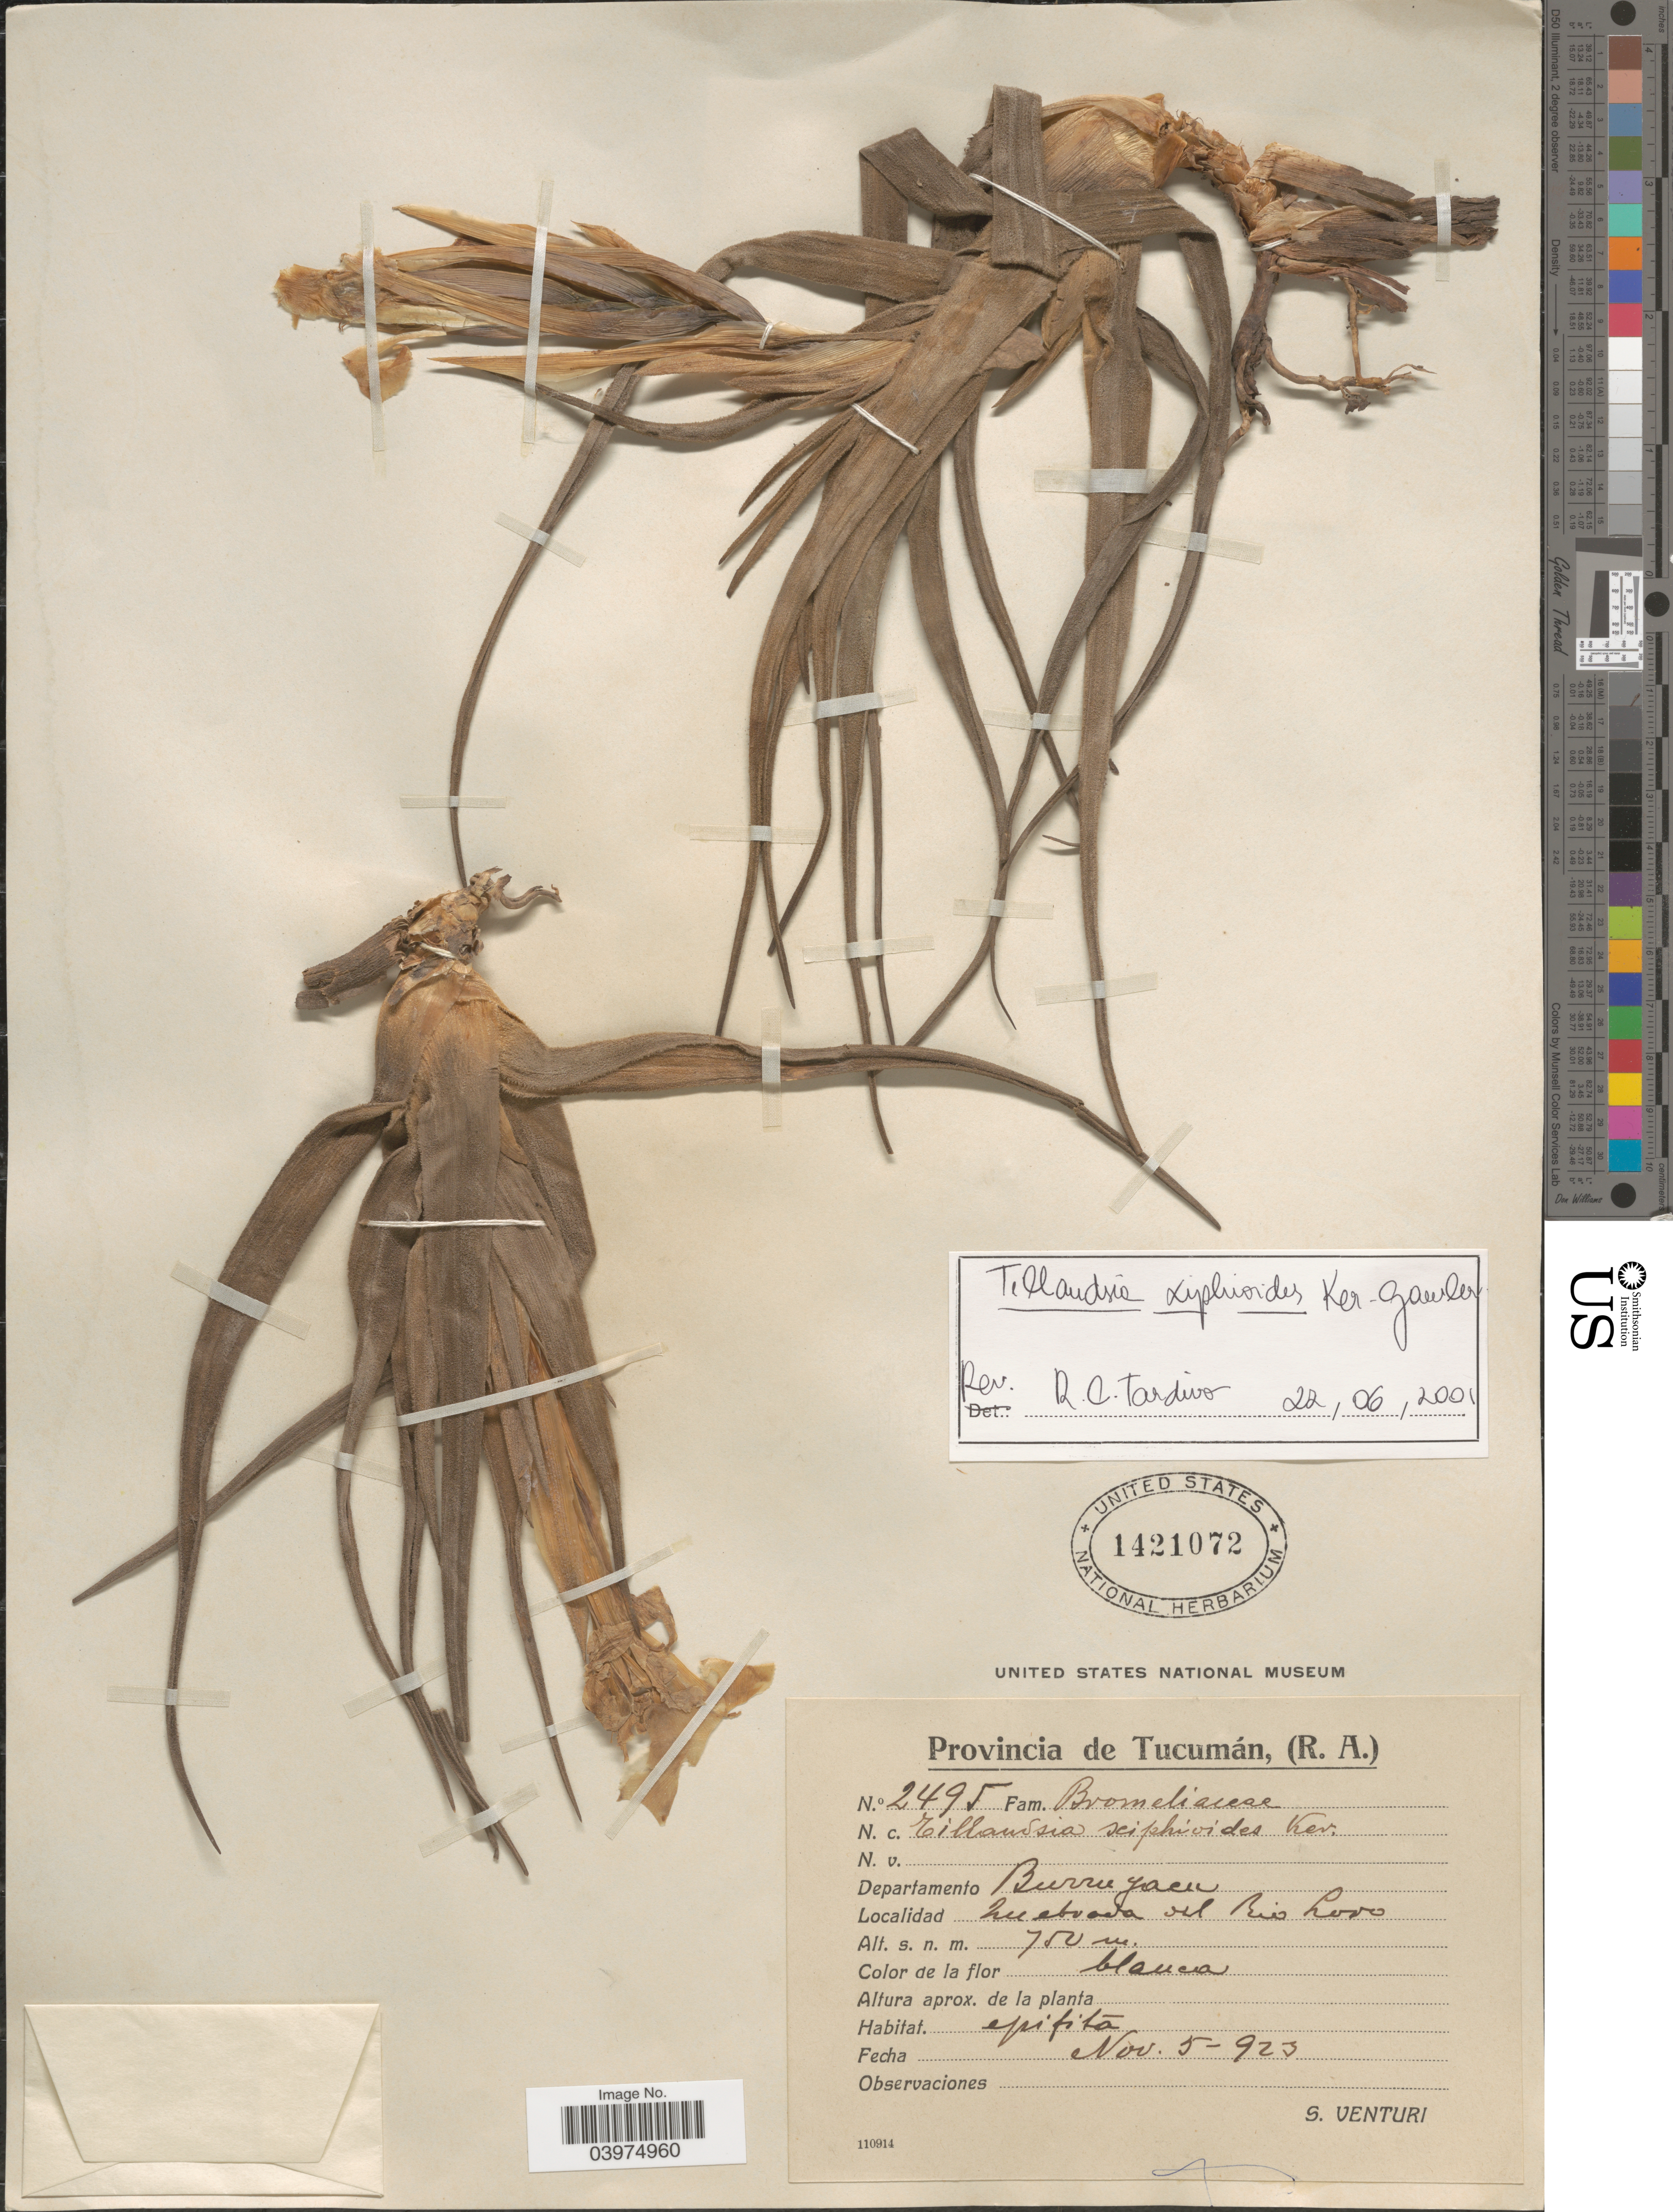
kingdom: Plantae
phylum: Tracheophyta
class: Liliopsida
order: Poales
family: Bromeliaceae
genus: Tillandsia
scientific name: Tillandsia xiphioides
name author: Ker Gawl.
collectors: S. Venturi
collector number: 2495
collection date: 1923-11-05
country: Argentina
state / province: Tucuman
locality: Departamento Burruyacu. Quebrada del Rio Loro.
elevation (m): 750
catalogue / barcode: US 1421072